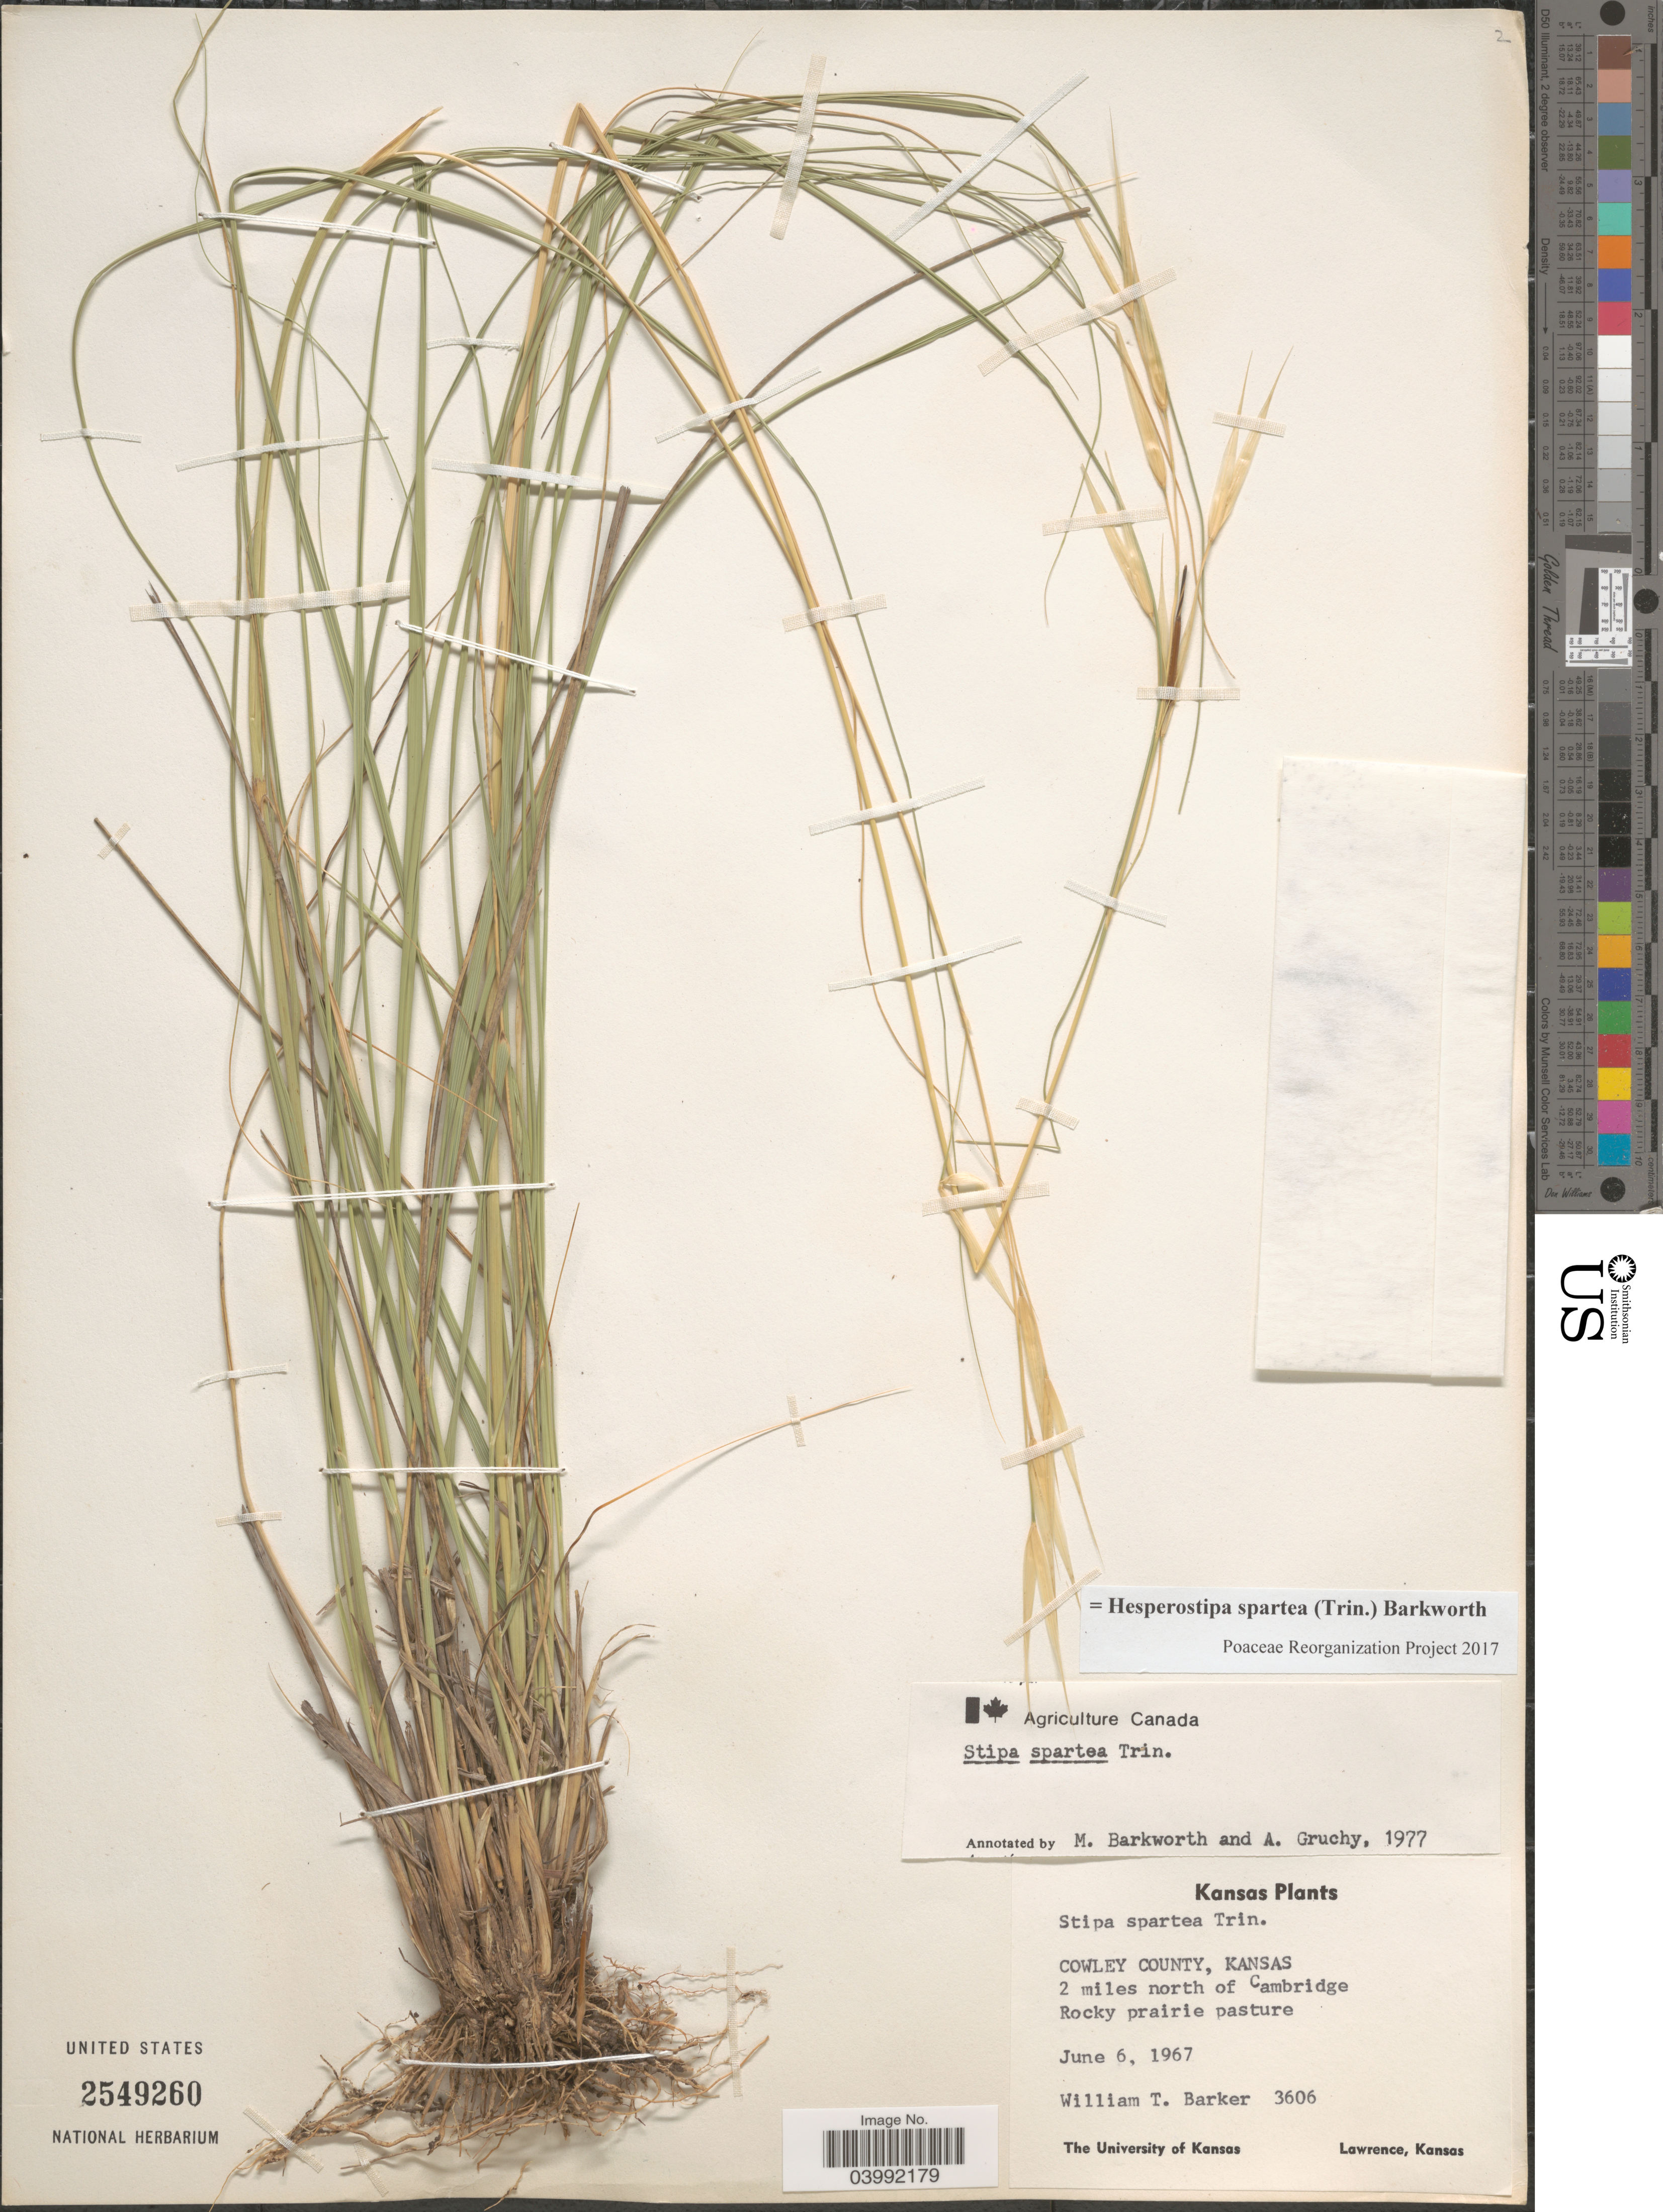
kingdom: Plantae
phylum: Tracheophyta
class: Liliopsida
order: Poales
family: Poaceae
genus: Hesperostipa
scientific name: Hesperostipa spartea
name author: (Trin.) Barkworth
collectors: W. T. Barker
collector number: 3606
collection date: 1967-06-06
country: United States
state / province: Kansas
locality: Cowley County. 2 miles north of Cambridge.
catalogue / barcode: US 2549260